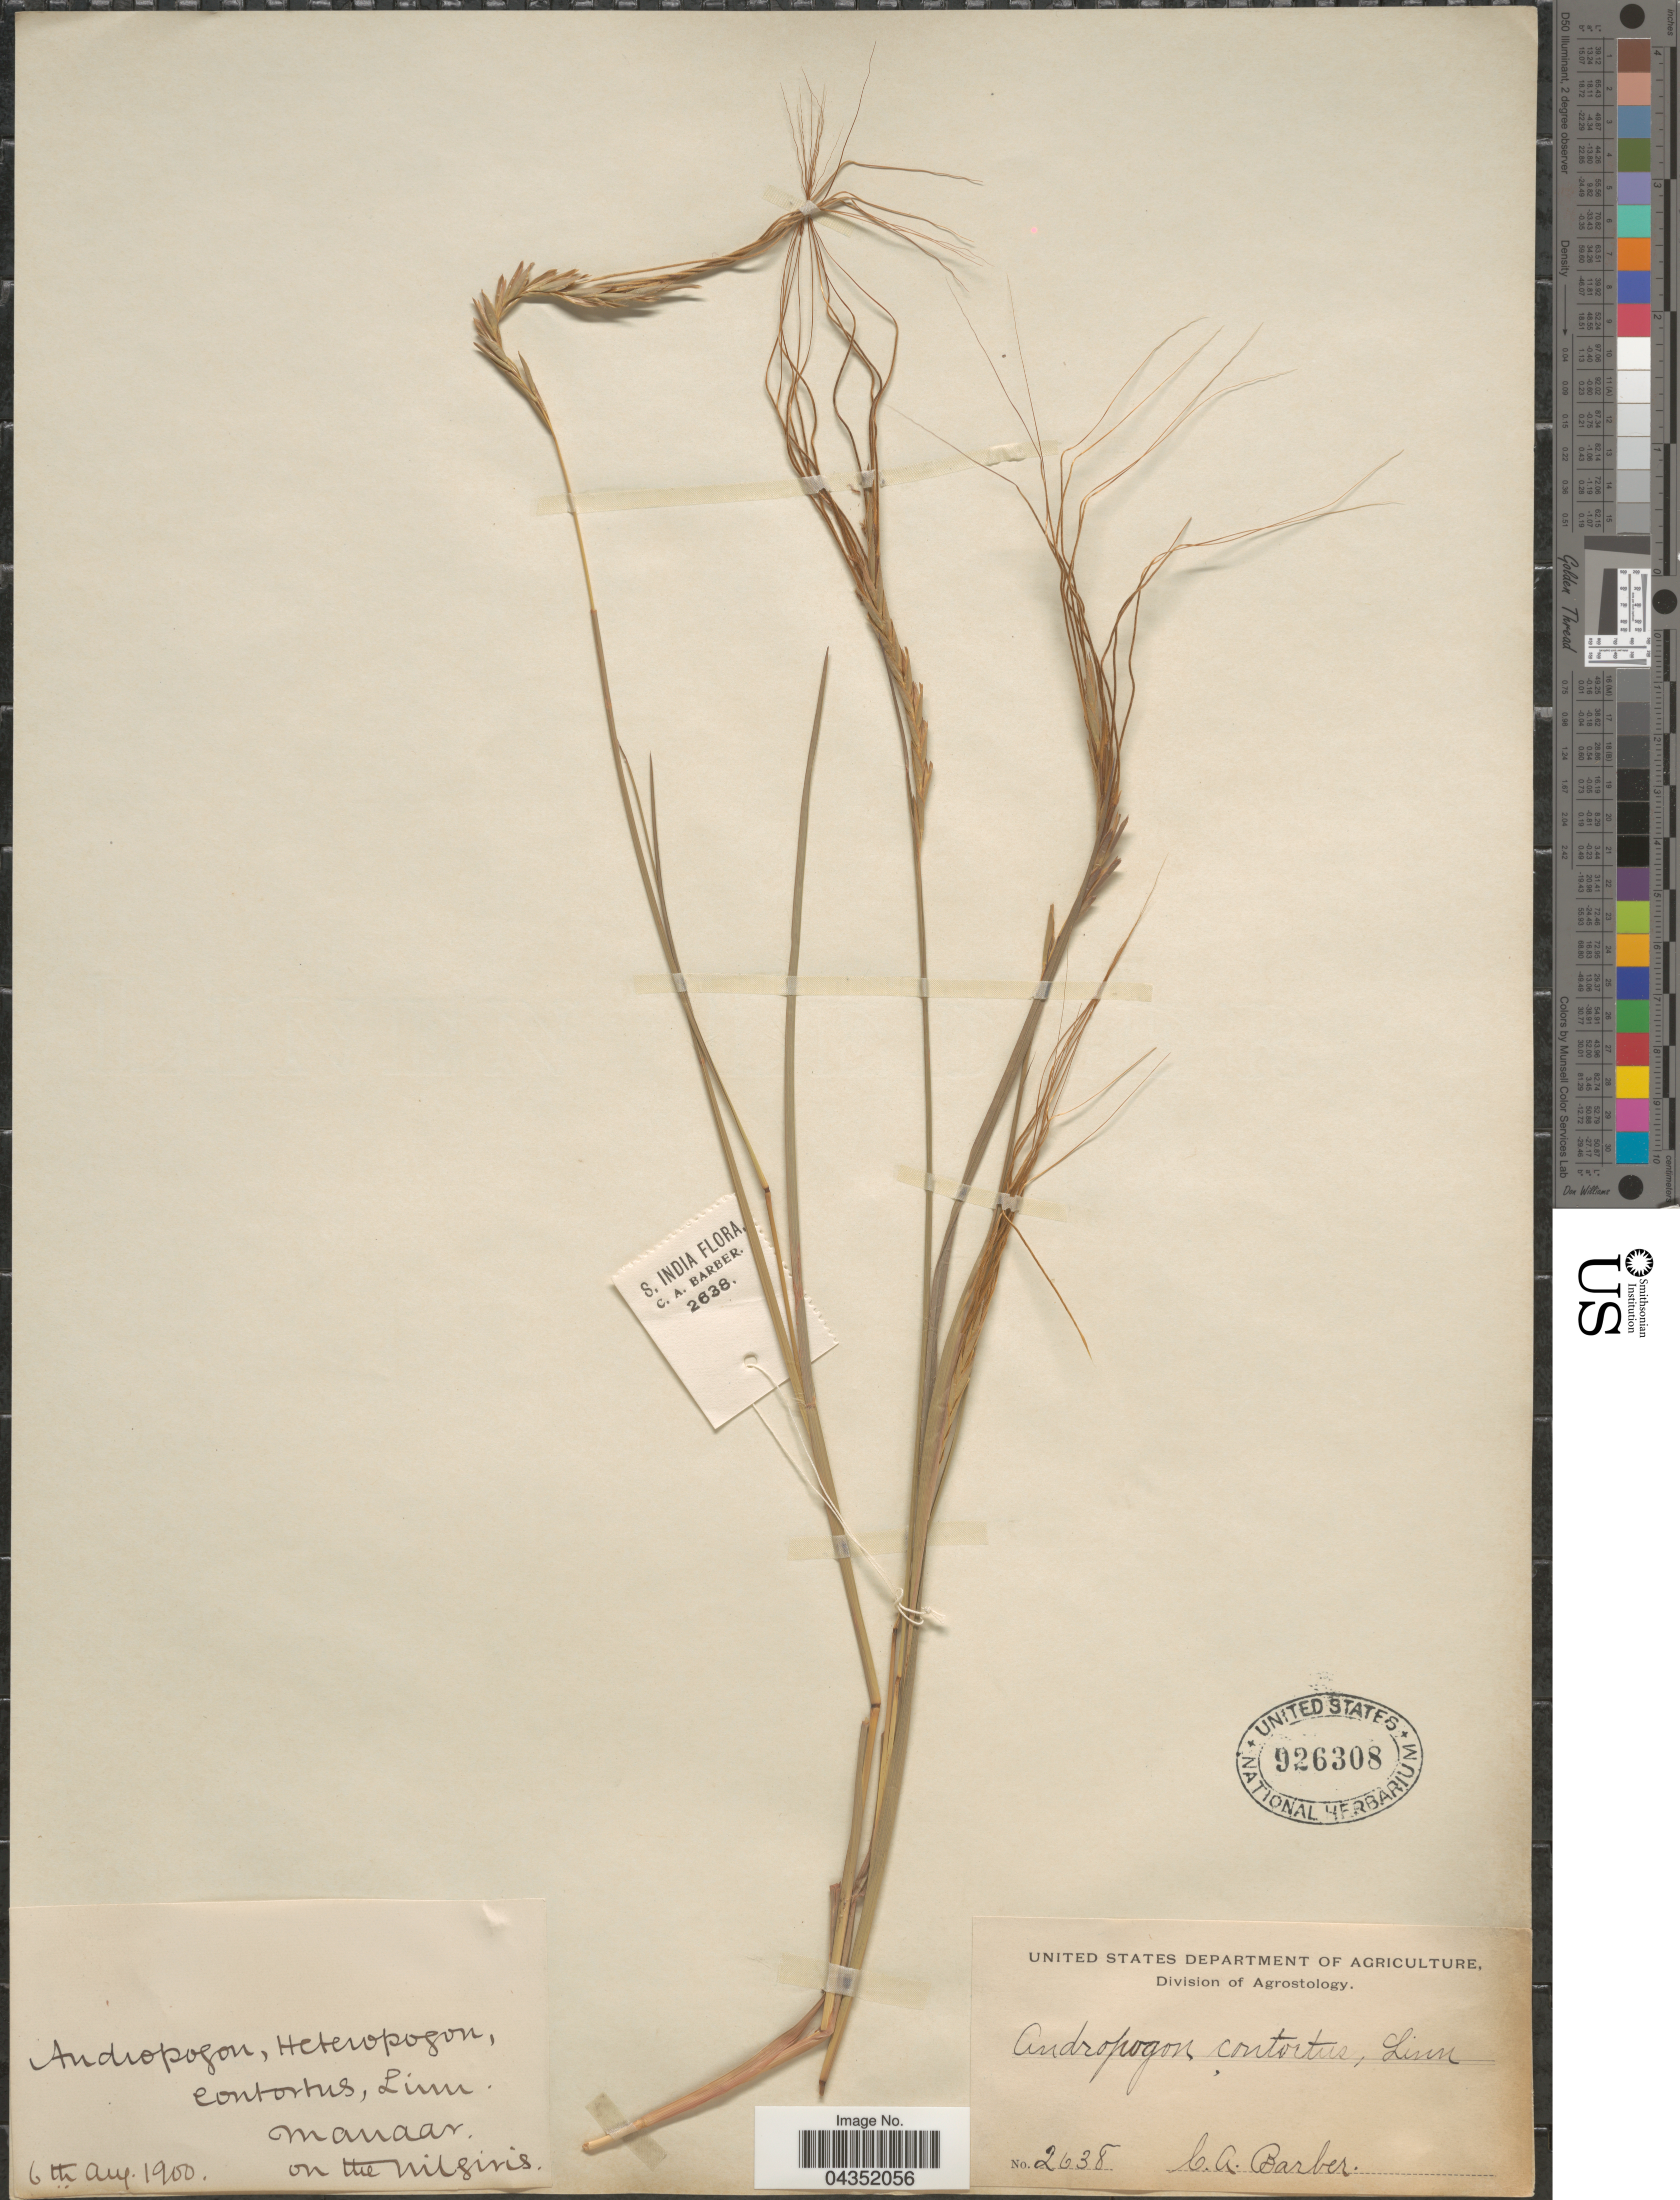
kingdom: Plantae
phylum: Tracheophyta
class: Liliopsida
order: Poales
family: Poaceae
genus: Heteropogon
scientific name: Heteropogon contortus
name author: (L.) P. Beauv. ex Roem. & Schult.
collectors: C. Barber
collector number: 2638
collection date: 1900-08-06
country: India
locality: S. India. Manaar on the Nilgiris.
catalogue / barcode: US 926308